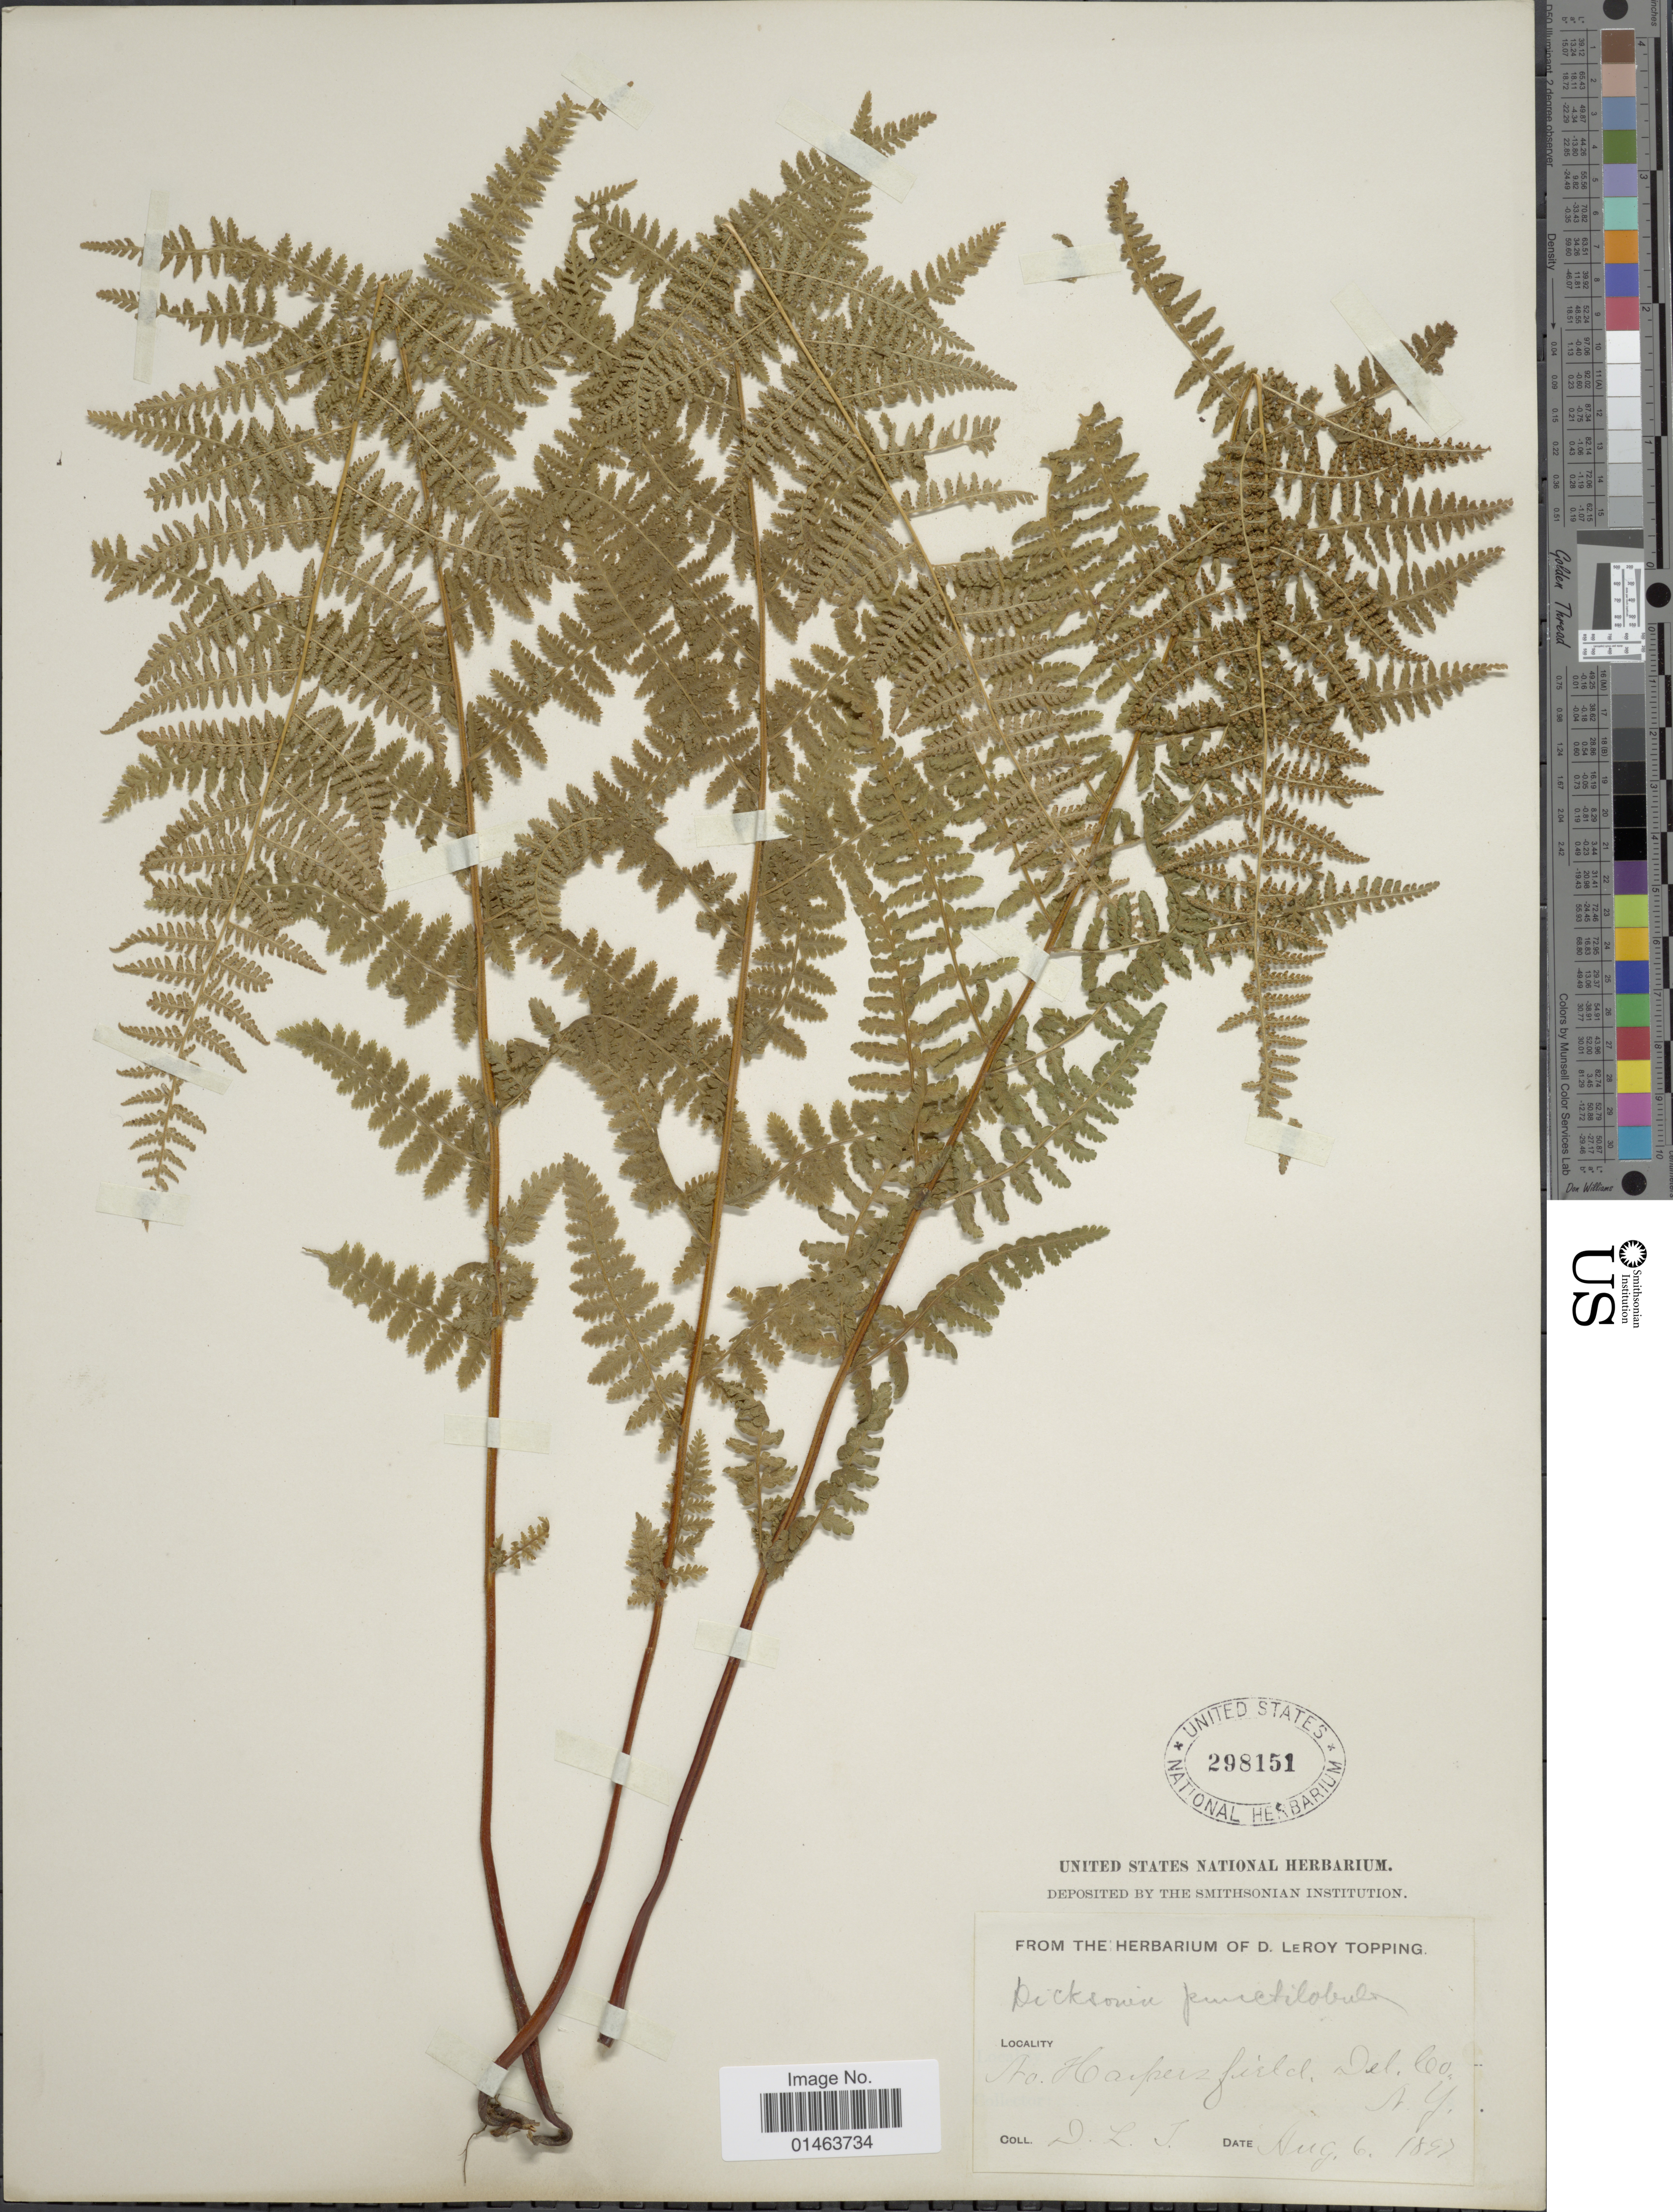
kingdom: Plantae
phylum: Tracheophyta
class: Polypodiopsida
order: Polypodiales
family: Dennstaedtiaceae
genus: Dennstaedtia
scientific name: Dennstaedtia punctilobula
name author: (Michx.) T. Moore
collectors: D. L. Topping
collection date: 1893-08-06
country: United States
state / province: New York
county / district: Delaware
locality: Harpersfield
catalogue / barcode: US 298151